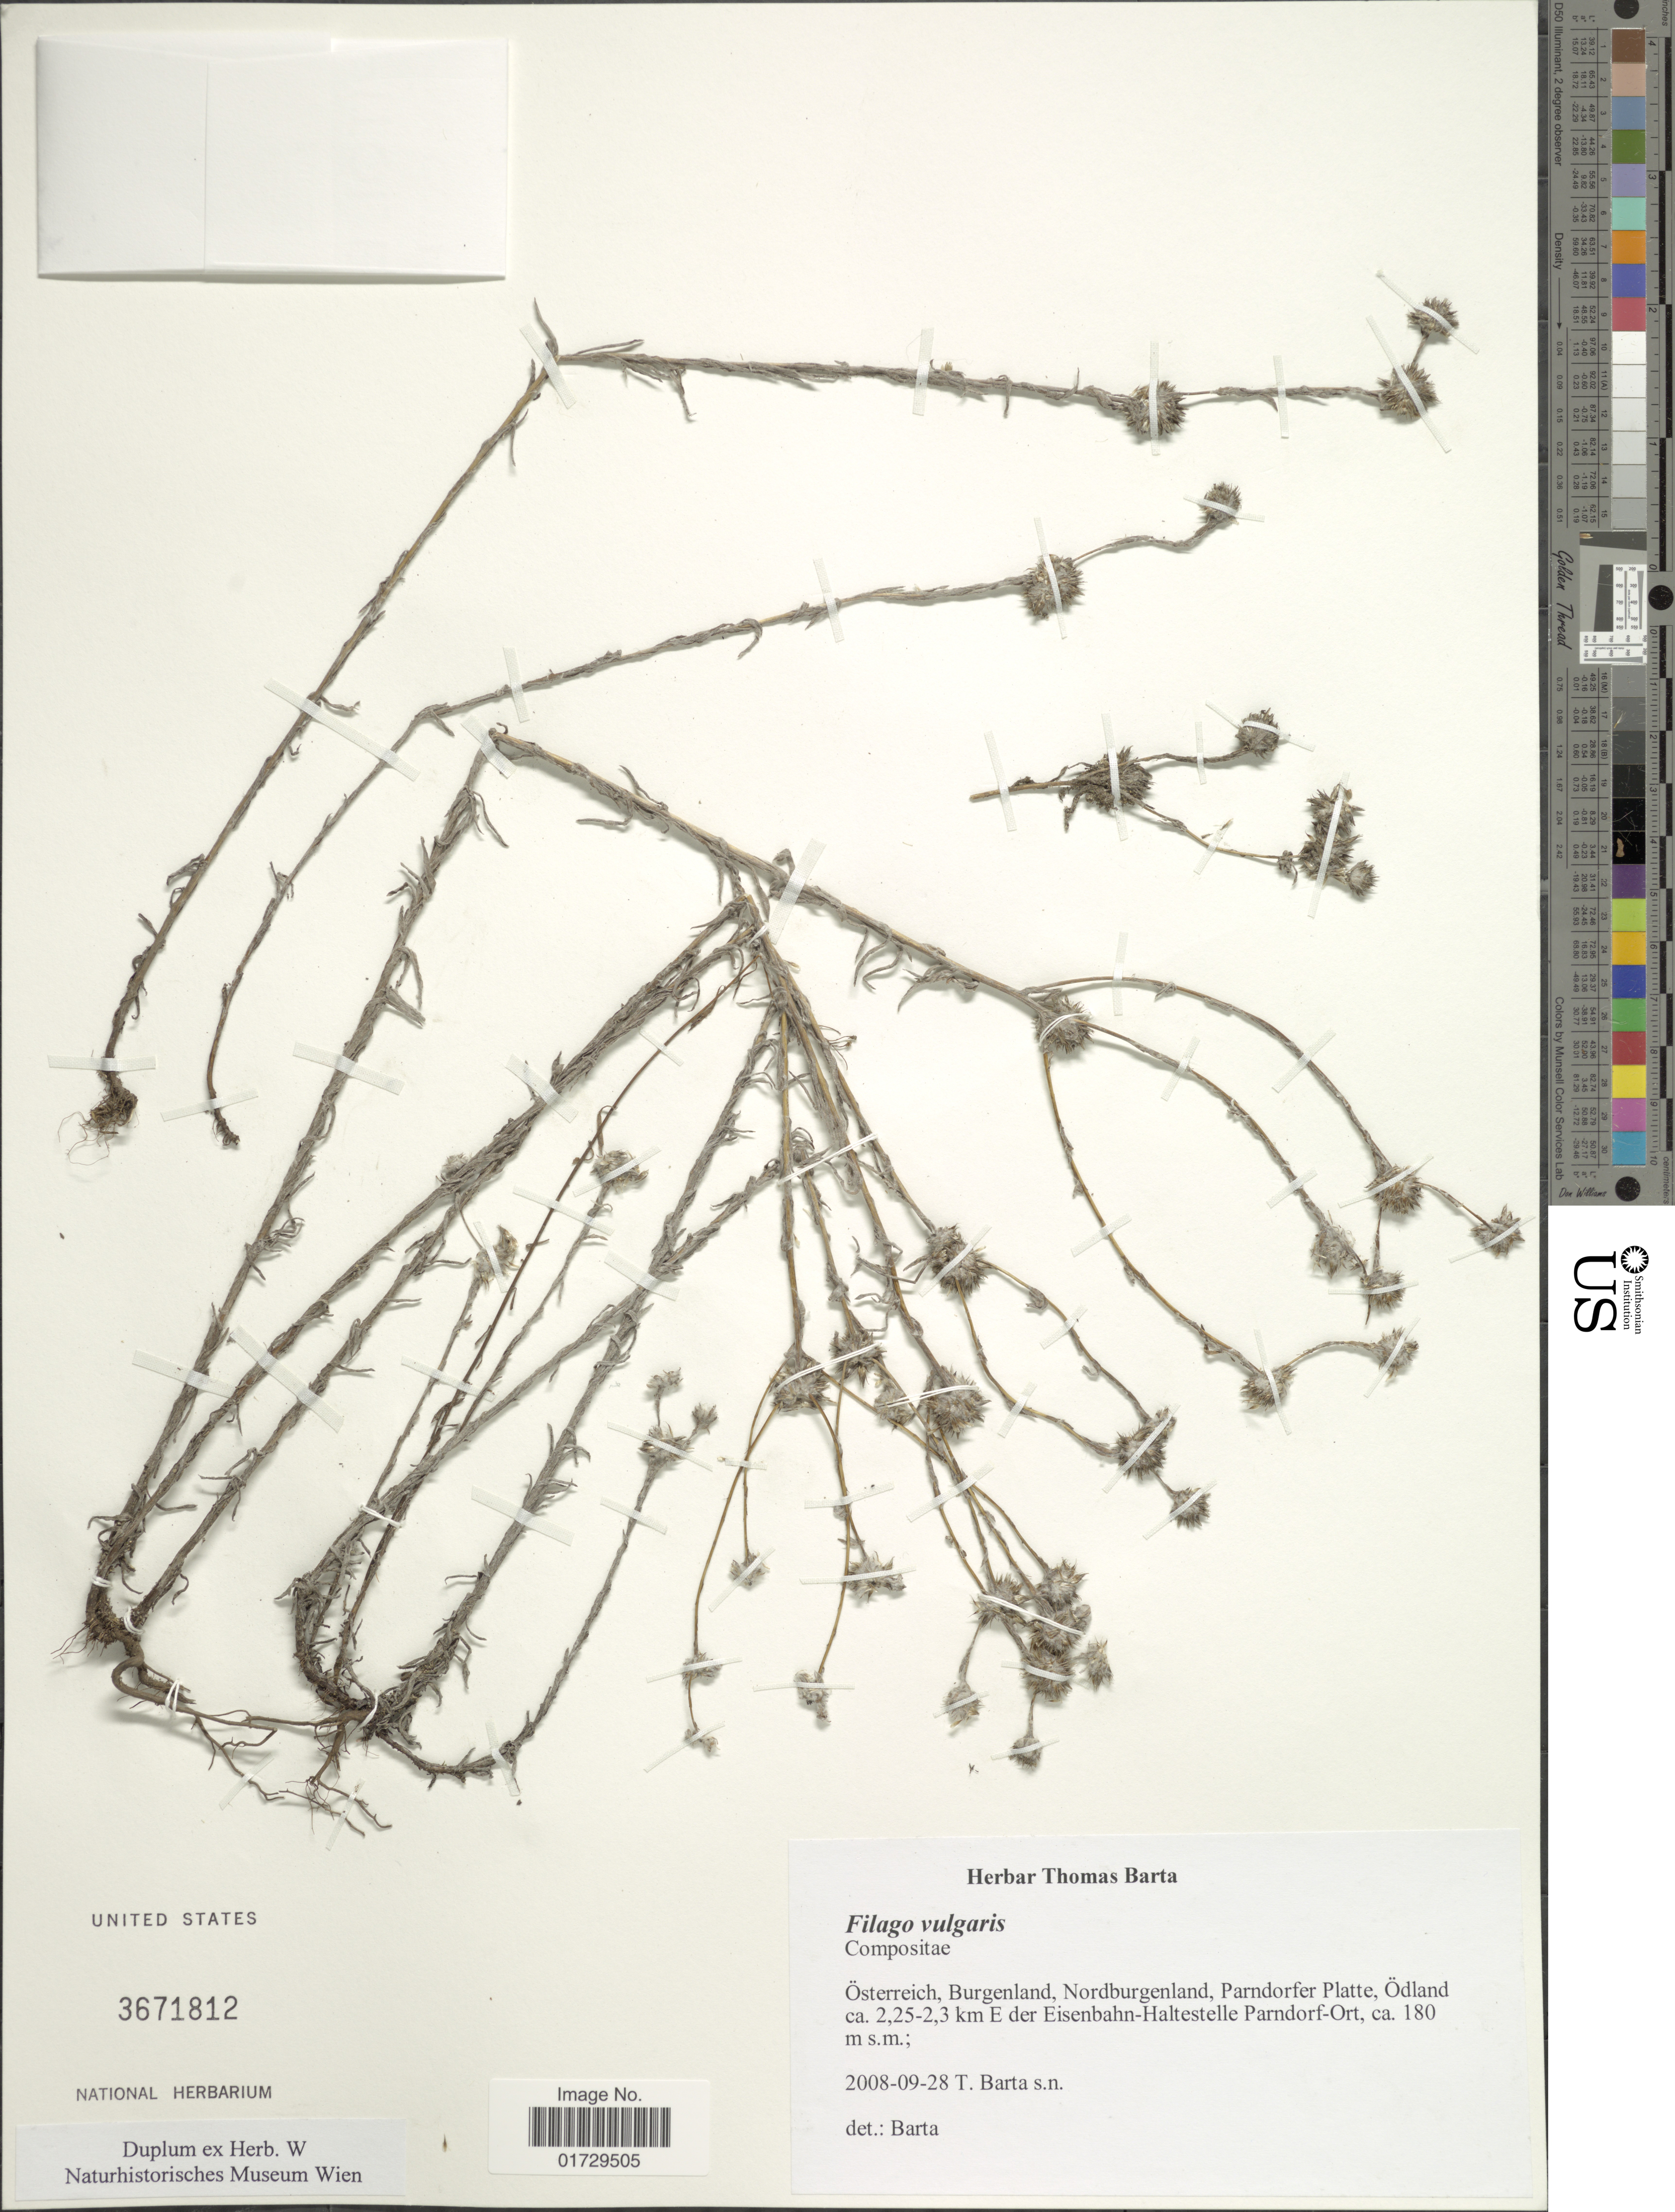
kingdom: Plantae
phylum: Tracheophyta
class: Magnoliopsida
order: Asterales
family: Asteraceae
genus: Filago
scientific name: Filago vulgaris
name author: Lam.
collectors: T. Barta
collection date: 2008-09-28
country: Austria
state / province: Burgenland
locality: Osterreich, Nordburgenland, Parndorfer Platte, Odland ca. 2.25-2.3 km E Eisenbahn-Haltestelle Parndorf-Ort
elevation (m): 180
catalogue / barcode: US 3671812